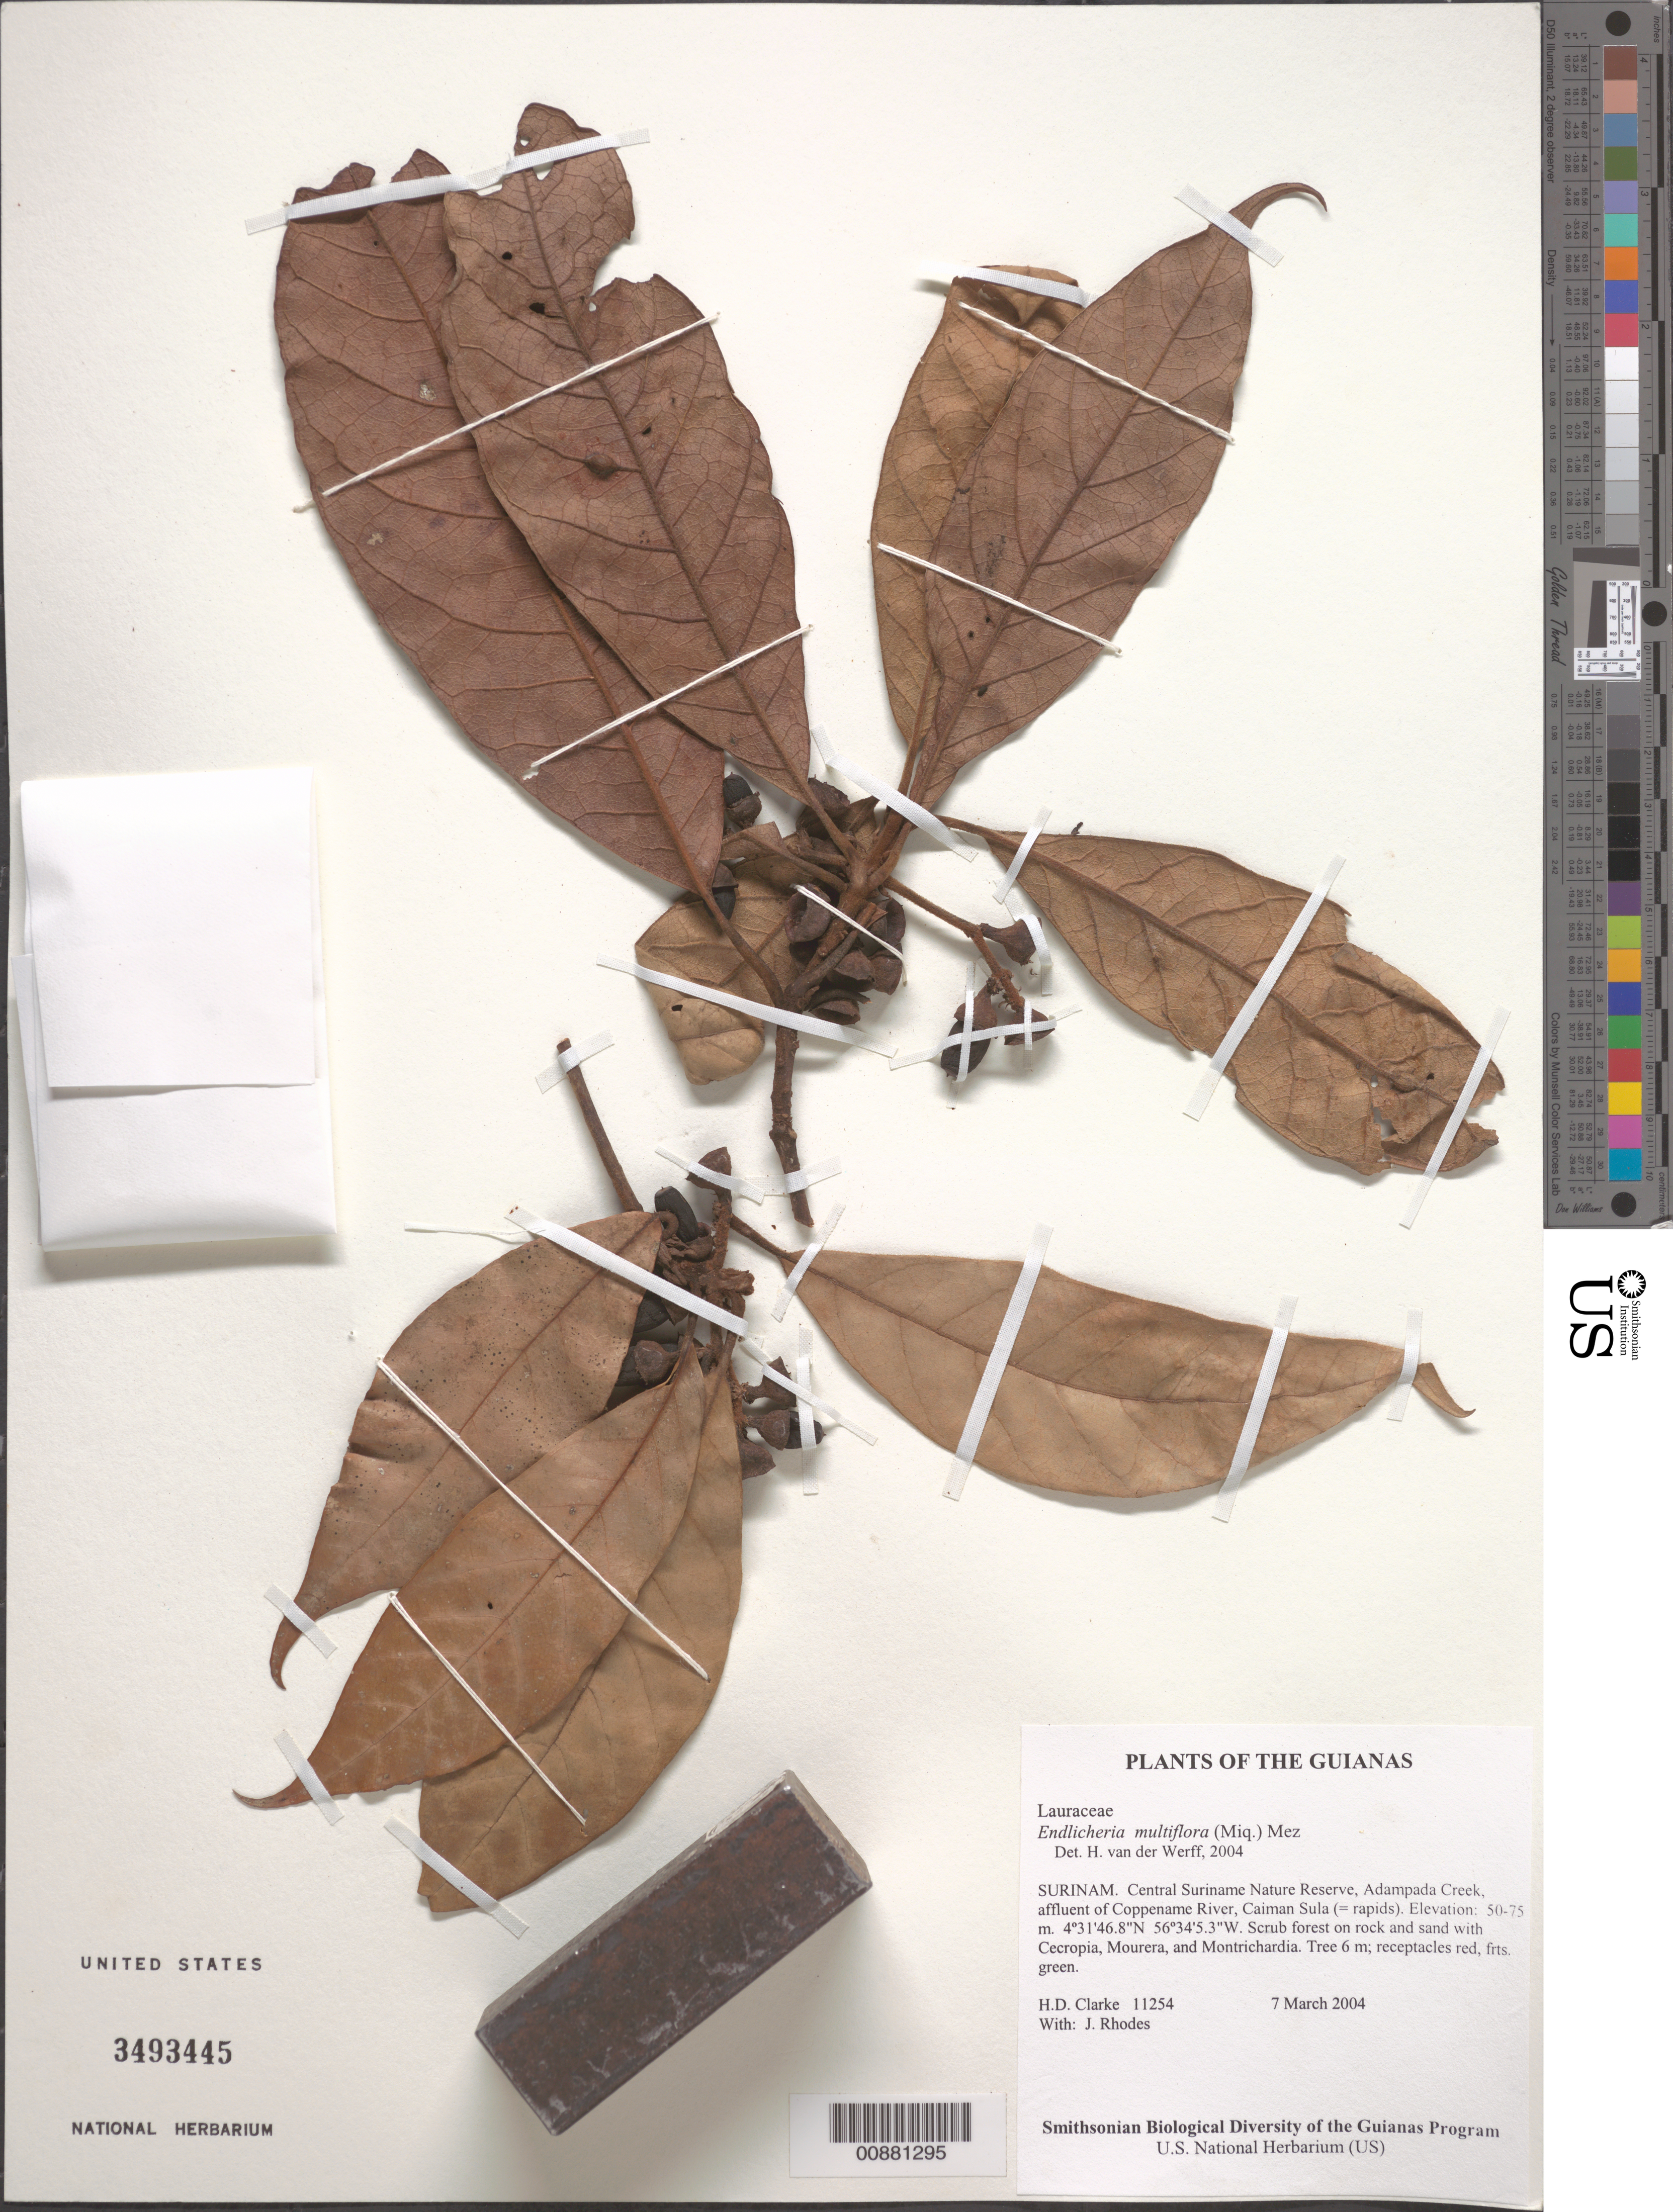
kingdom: Plantae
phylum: Tracheophyta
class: Magnoliopsida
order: Laurales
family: Lauraceae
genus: Endlicheria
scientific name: Endlicheria mulitflora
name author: (Micx.) Mez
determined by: van der Werff, H., (MO), Missouri Botanical Garden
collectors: H. D. Clarke & J. Rhodes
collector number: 11254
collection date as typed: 7 March 2004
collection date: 2004-03-07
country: Suriname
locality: Central Suriname Nature Reserve, Adampada Creek, affluent of Coppename River, Caiman Sula (= rapids)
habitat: Scrub forest on rock and sand with Cecropia, Mourera, and Montrichardia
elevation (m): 50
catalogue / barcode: US 3493445